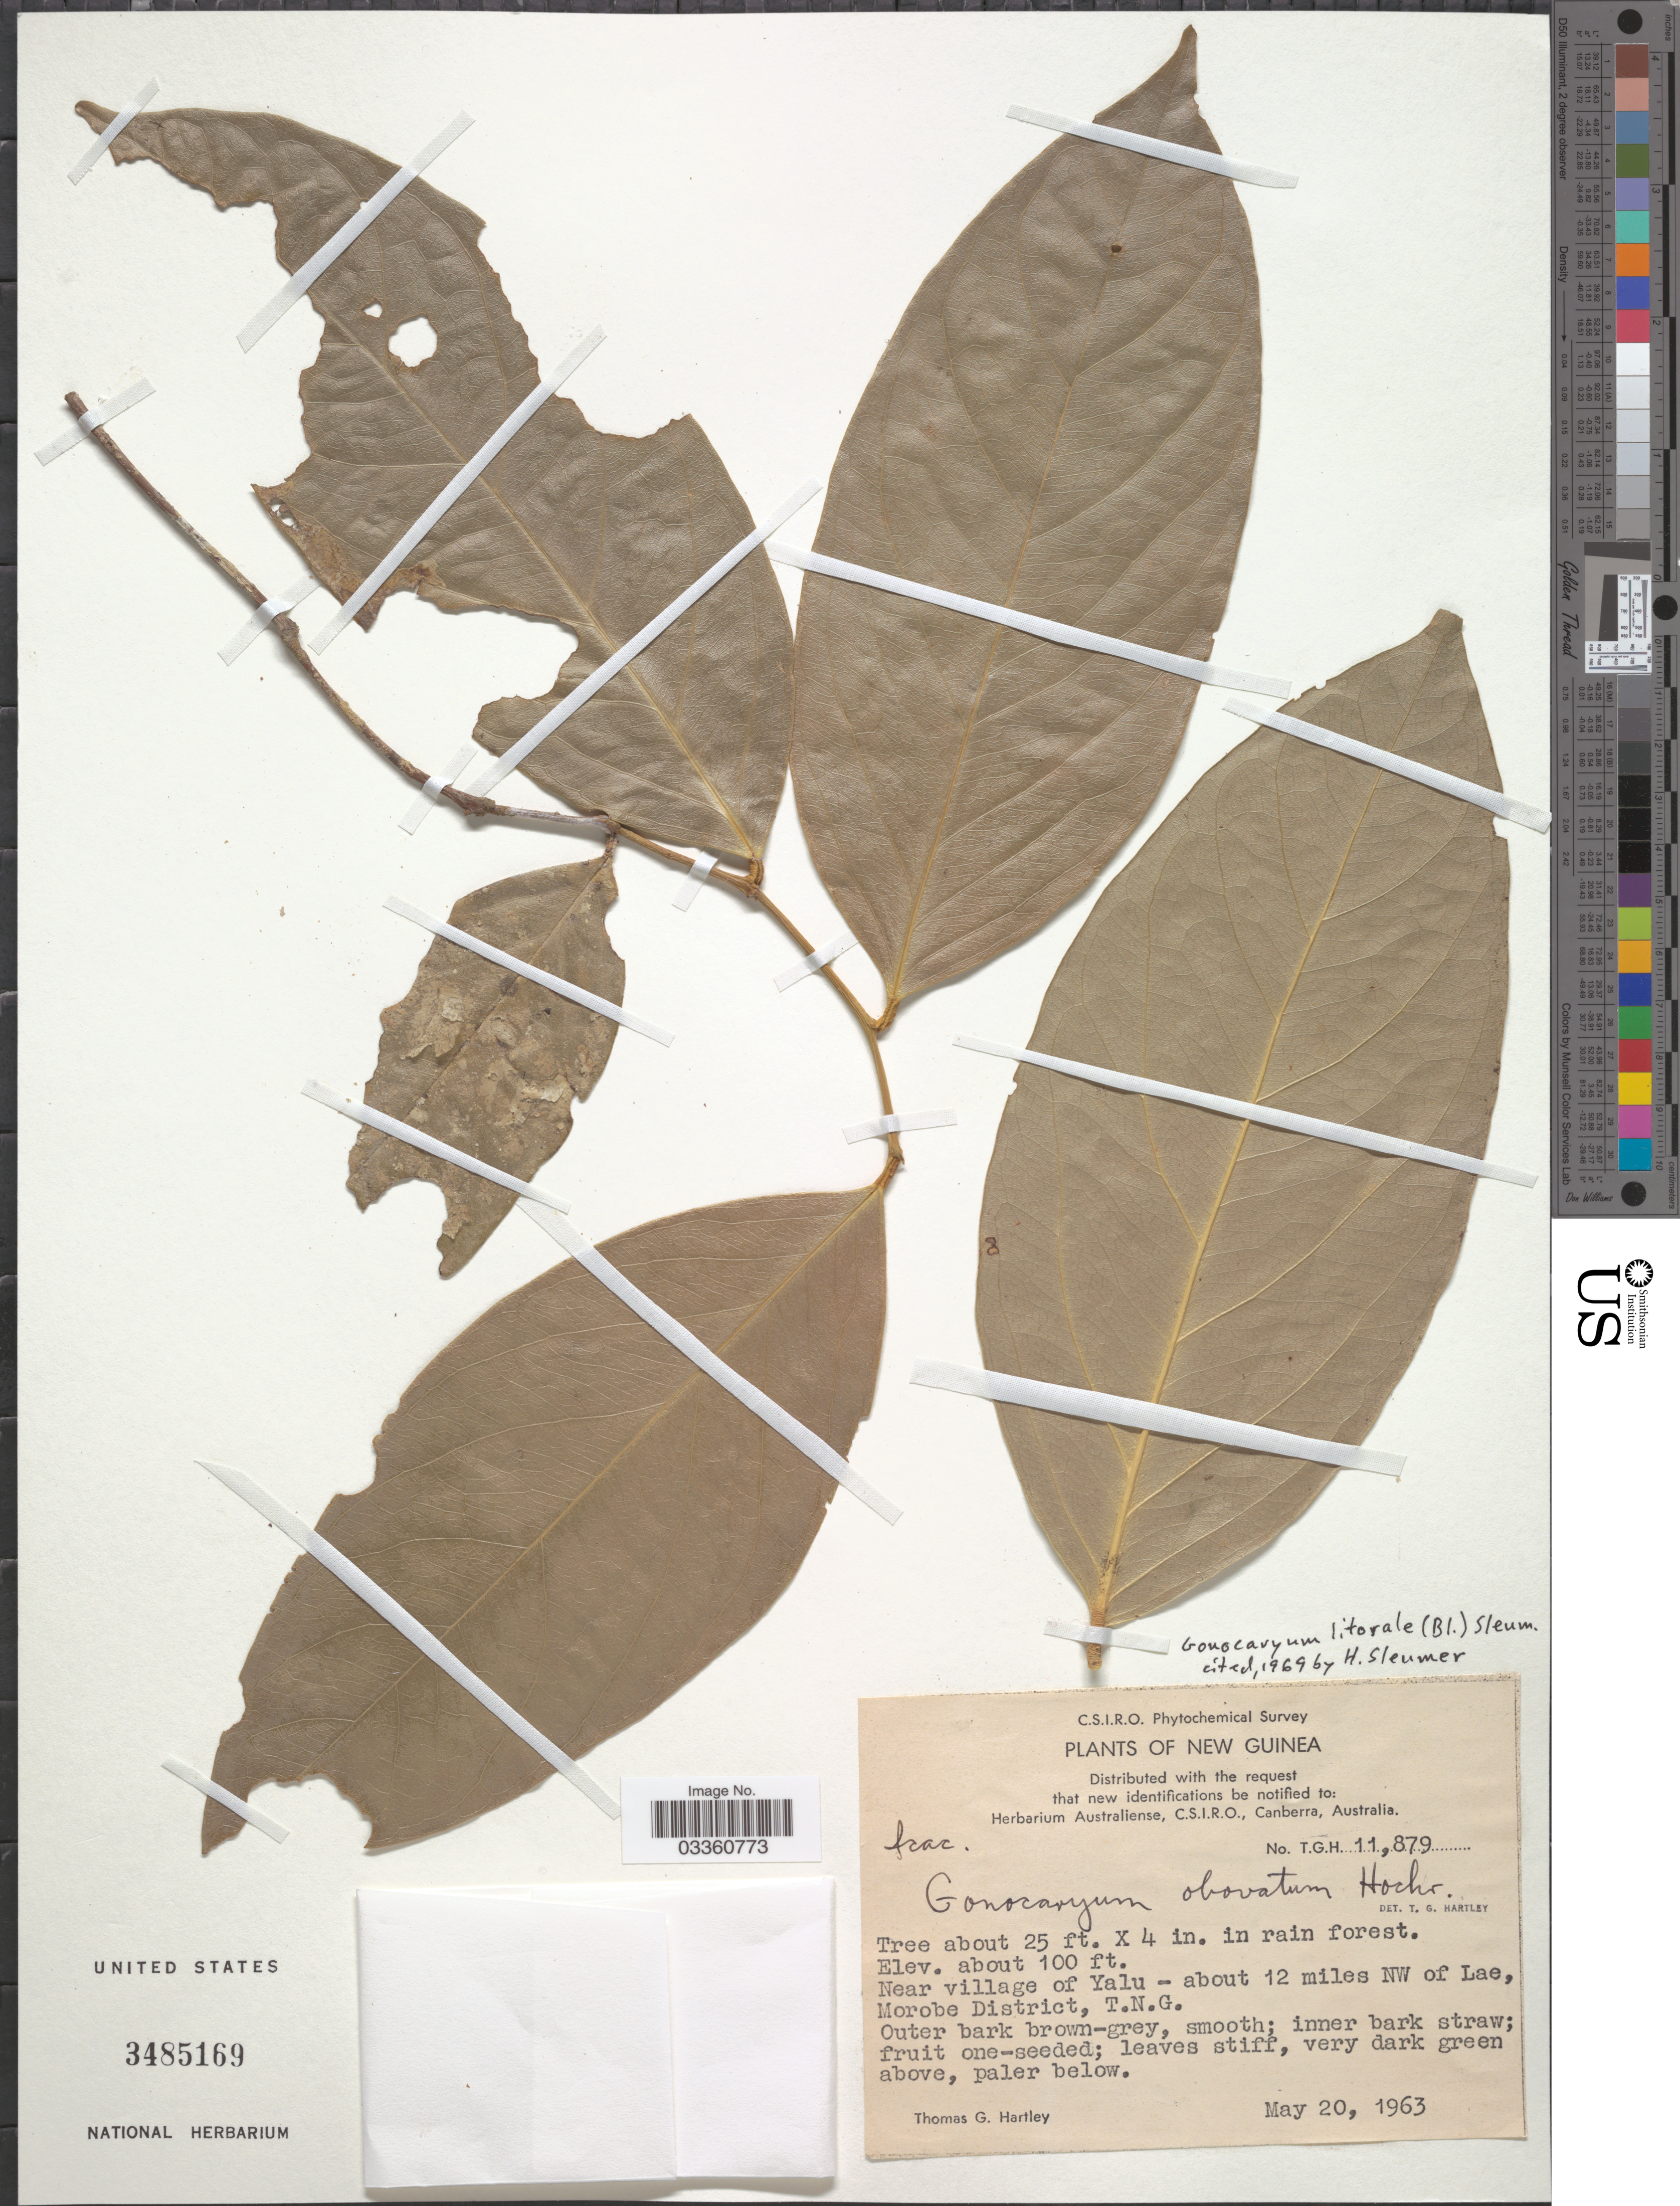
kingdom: Plantae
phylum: Tracheophyta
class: Magnoliopsida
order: Cardiopteridales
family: Cardiopteridaceae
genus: Gonocaryum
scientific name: Gonocaryum litorale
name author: (Blume) Sleumer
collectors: T. G. Hartley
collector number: TGH11879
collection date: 1963-05-20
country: Papua New Guinea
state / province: Morobe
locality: New Guinea. Near village of Yalu - about 12 miles NW of Lae, Morobe District, T.N.G.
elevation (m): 30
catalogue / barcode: US 3485169